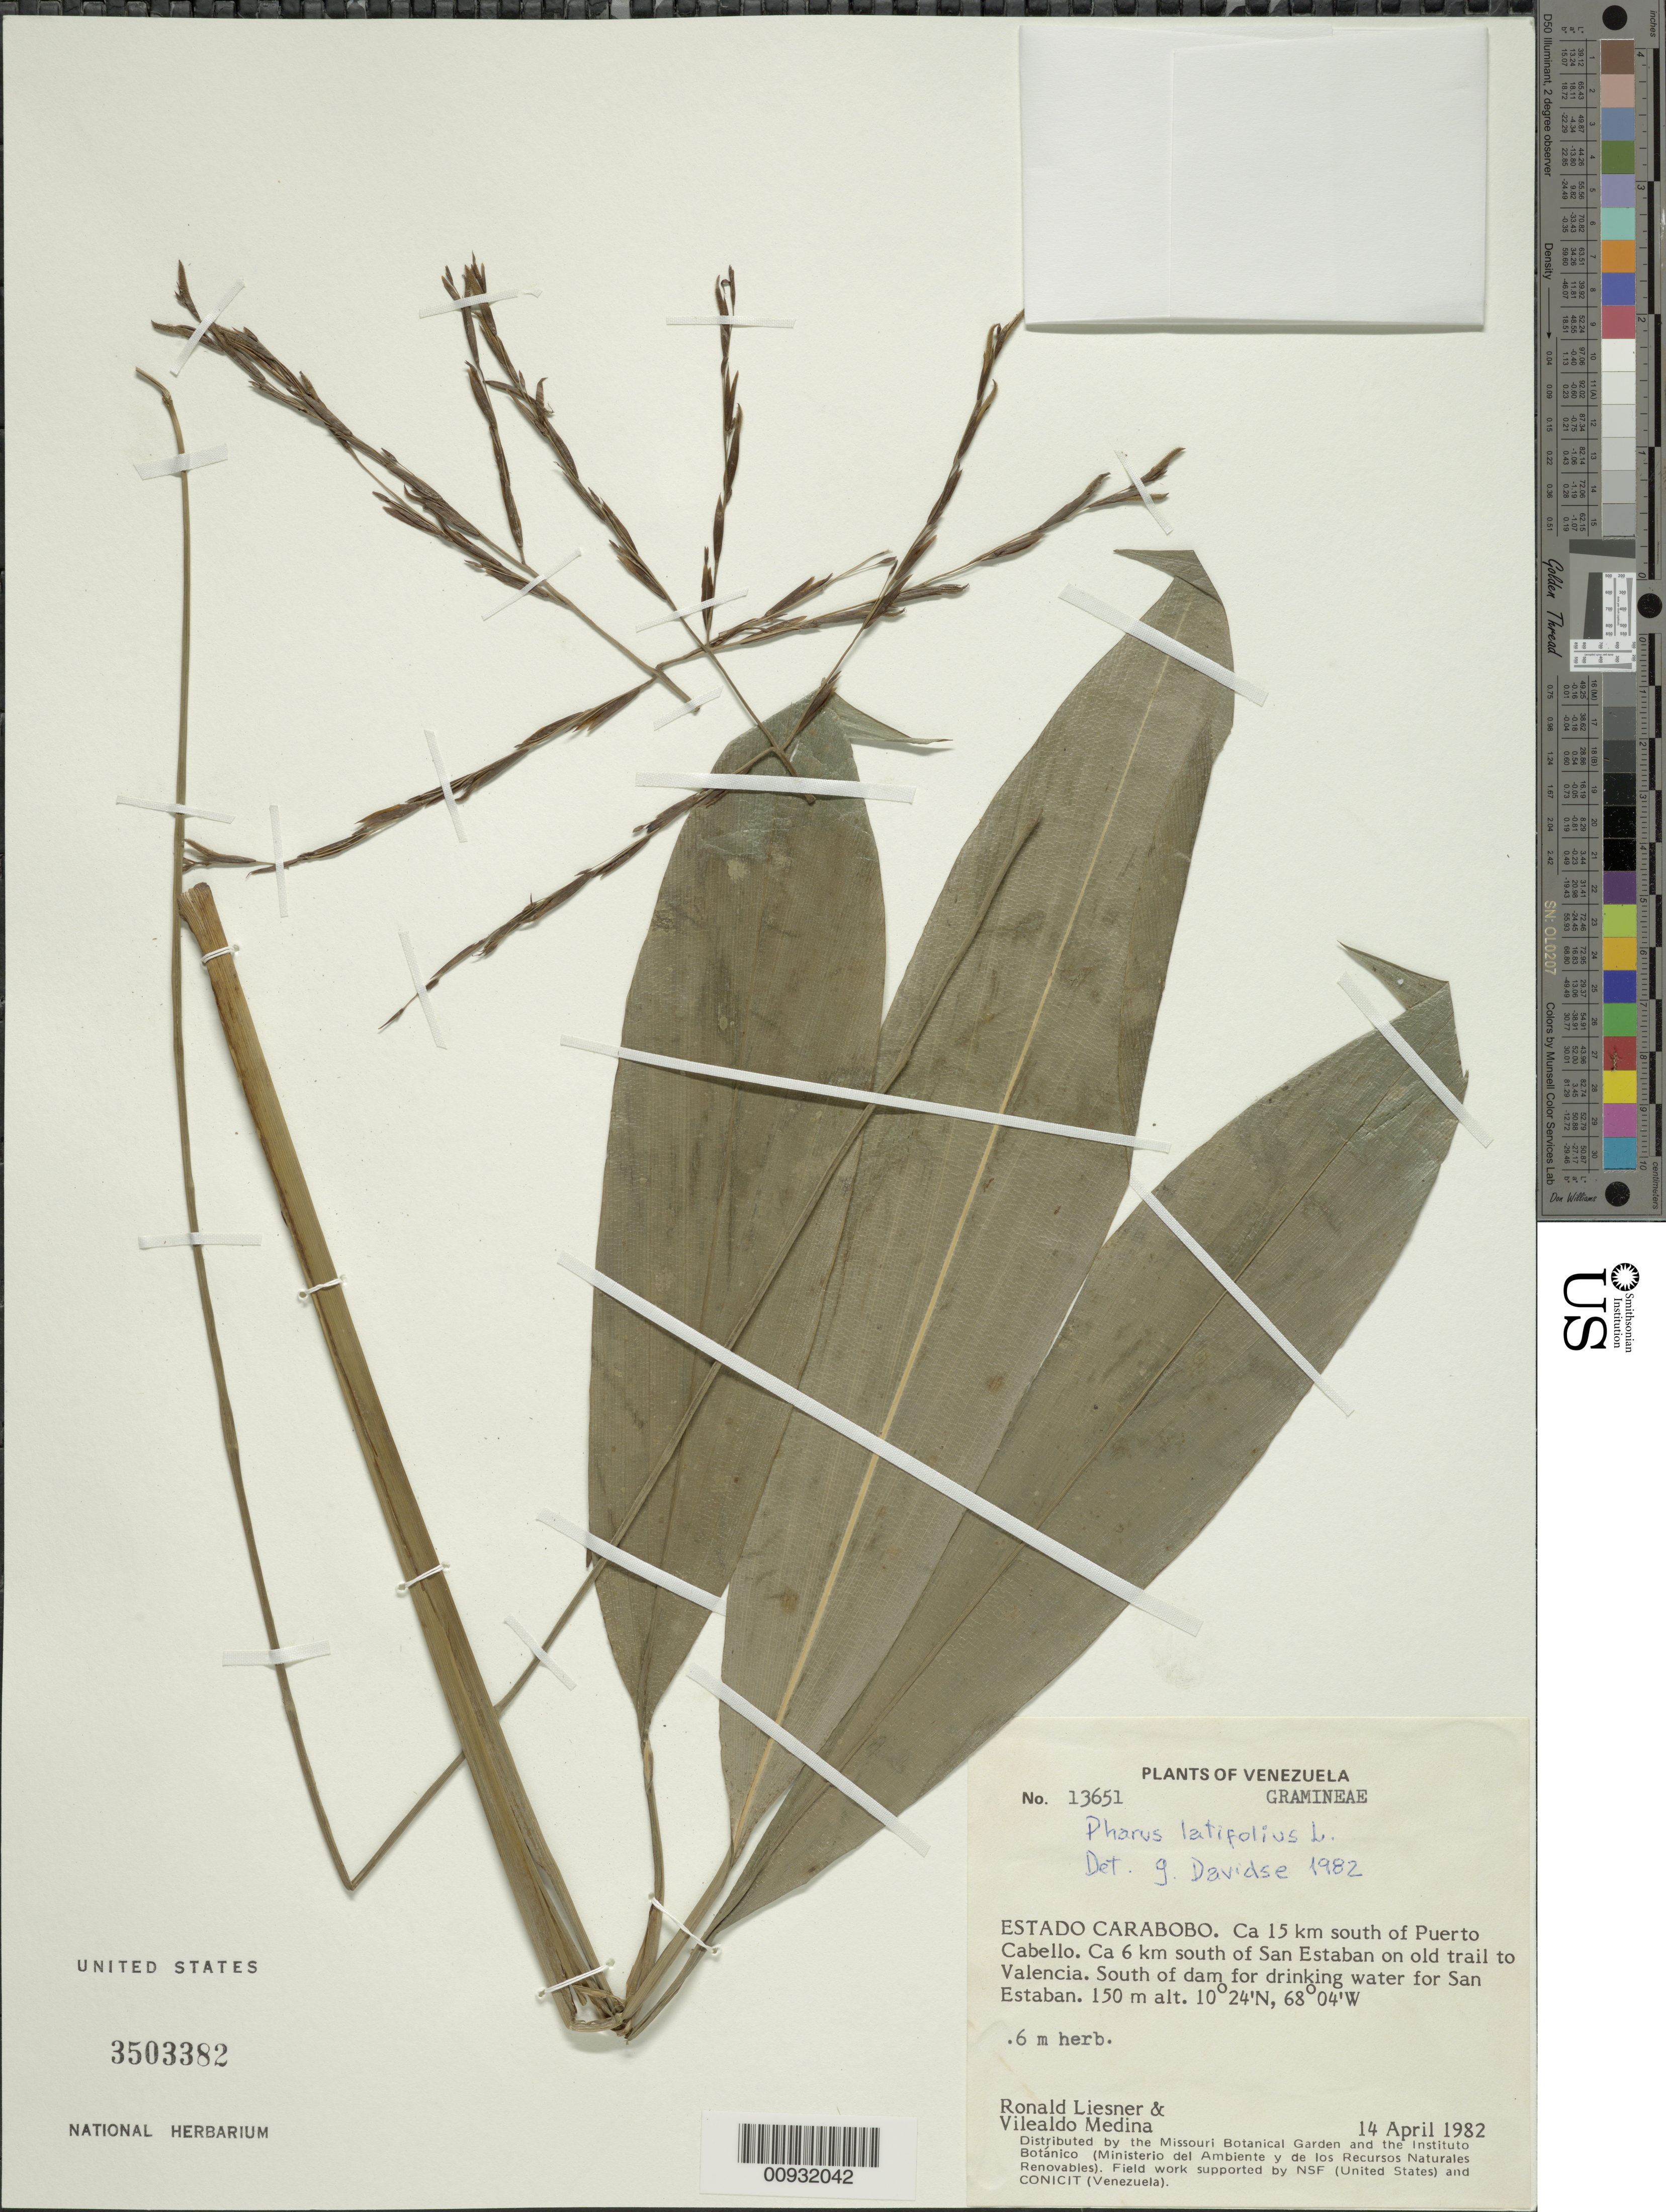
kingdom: Plantae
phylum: Tracheophyta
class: Liliopsida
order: Poales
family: Poaceae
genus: Pharus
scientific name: Pharus latifolius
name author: L.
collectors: R. L. Liesner & V. Medina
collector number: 13651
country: Venezuela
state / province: Carabobo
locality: S of Puerto Cabello, S of San Estaban on old trail to Valencia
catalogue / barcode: US 3503382